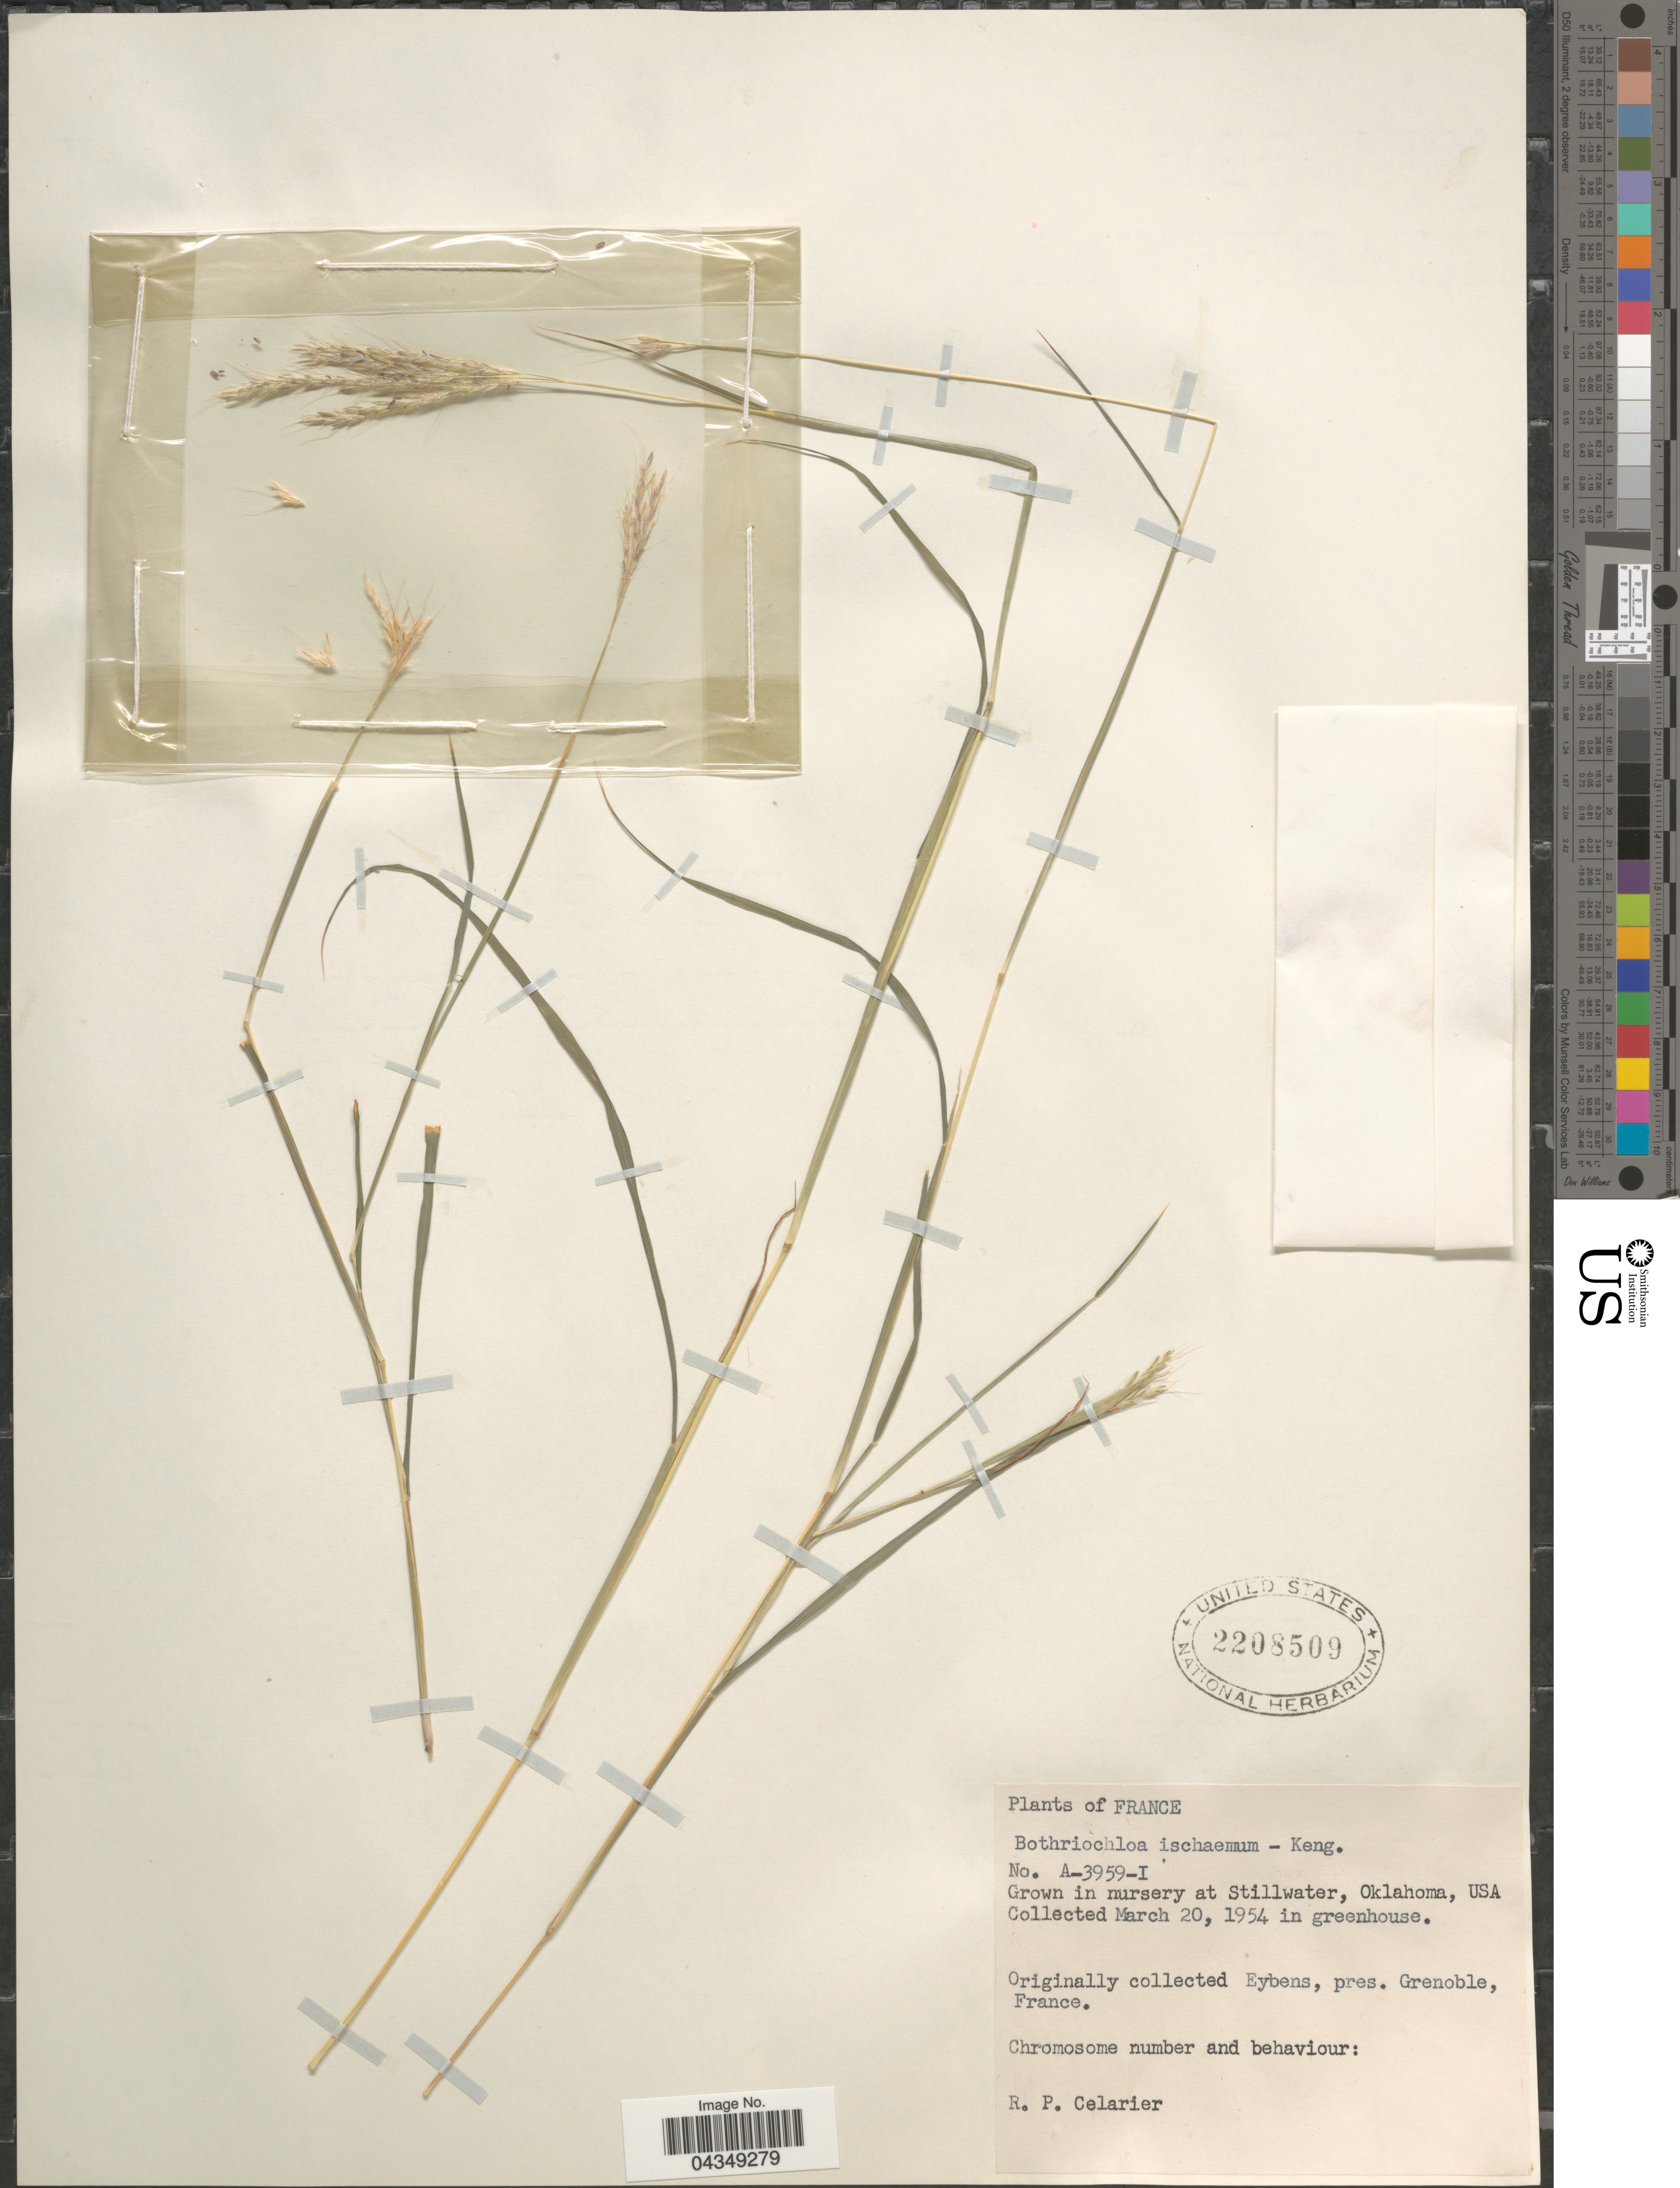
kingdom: Plantae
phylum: Tracheophyta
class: Liliopsida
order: Poales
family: Poaceae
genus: Bothriochloa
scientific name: Bothriochloa ischaemum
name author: (L.) Keng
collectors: R. Celarier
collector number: A-3959-I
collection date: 1954-03-20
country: United States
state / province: Oklahoma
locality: Grown in nursery at Stillwater, in greenhouse.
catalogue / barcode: US 2208509